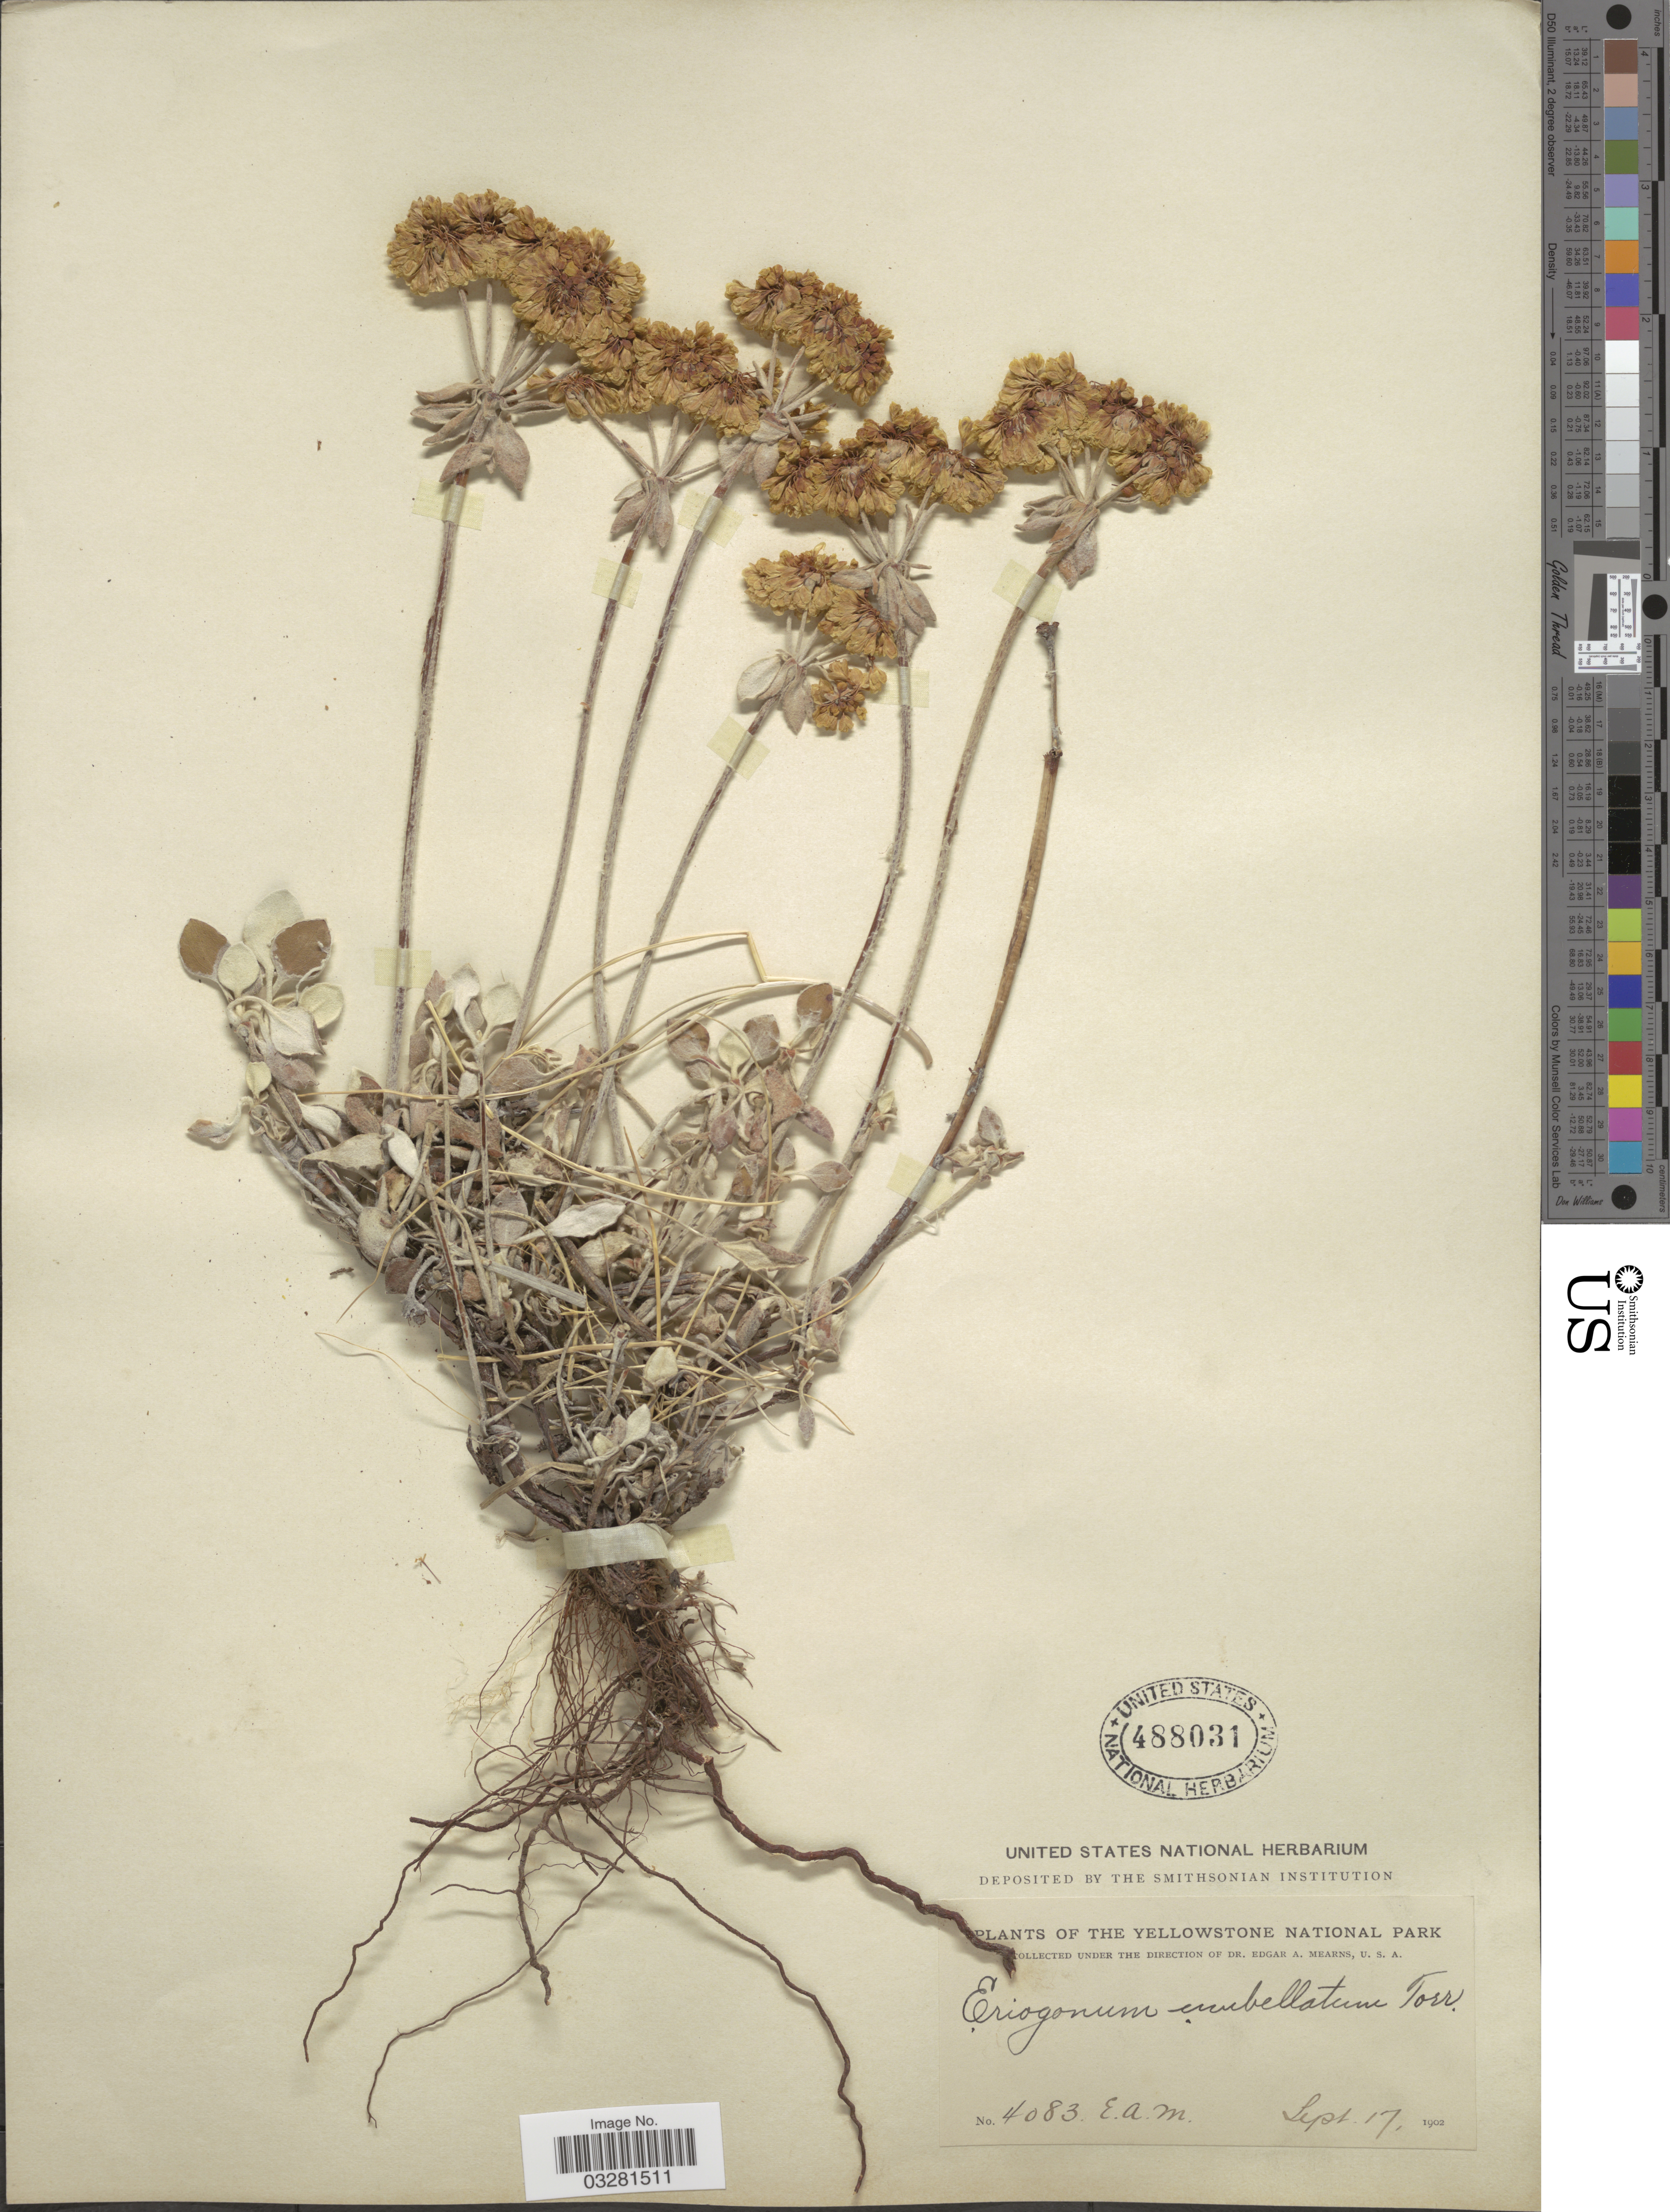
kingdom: Plantae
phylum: Tracheophyta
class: Magnoliopsida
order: Caryophyllales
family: Polygonaceae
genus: Eriogonum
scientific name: Eriogonum umbellatum var. umbellatum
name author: Torr.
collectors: E. A. Mearns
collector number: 4083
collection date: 1902-09-17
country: United States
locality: The Yellowstone National Park.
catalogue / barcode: US 488031